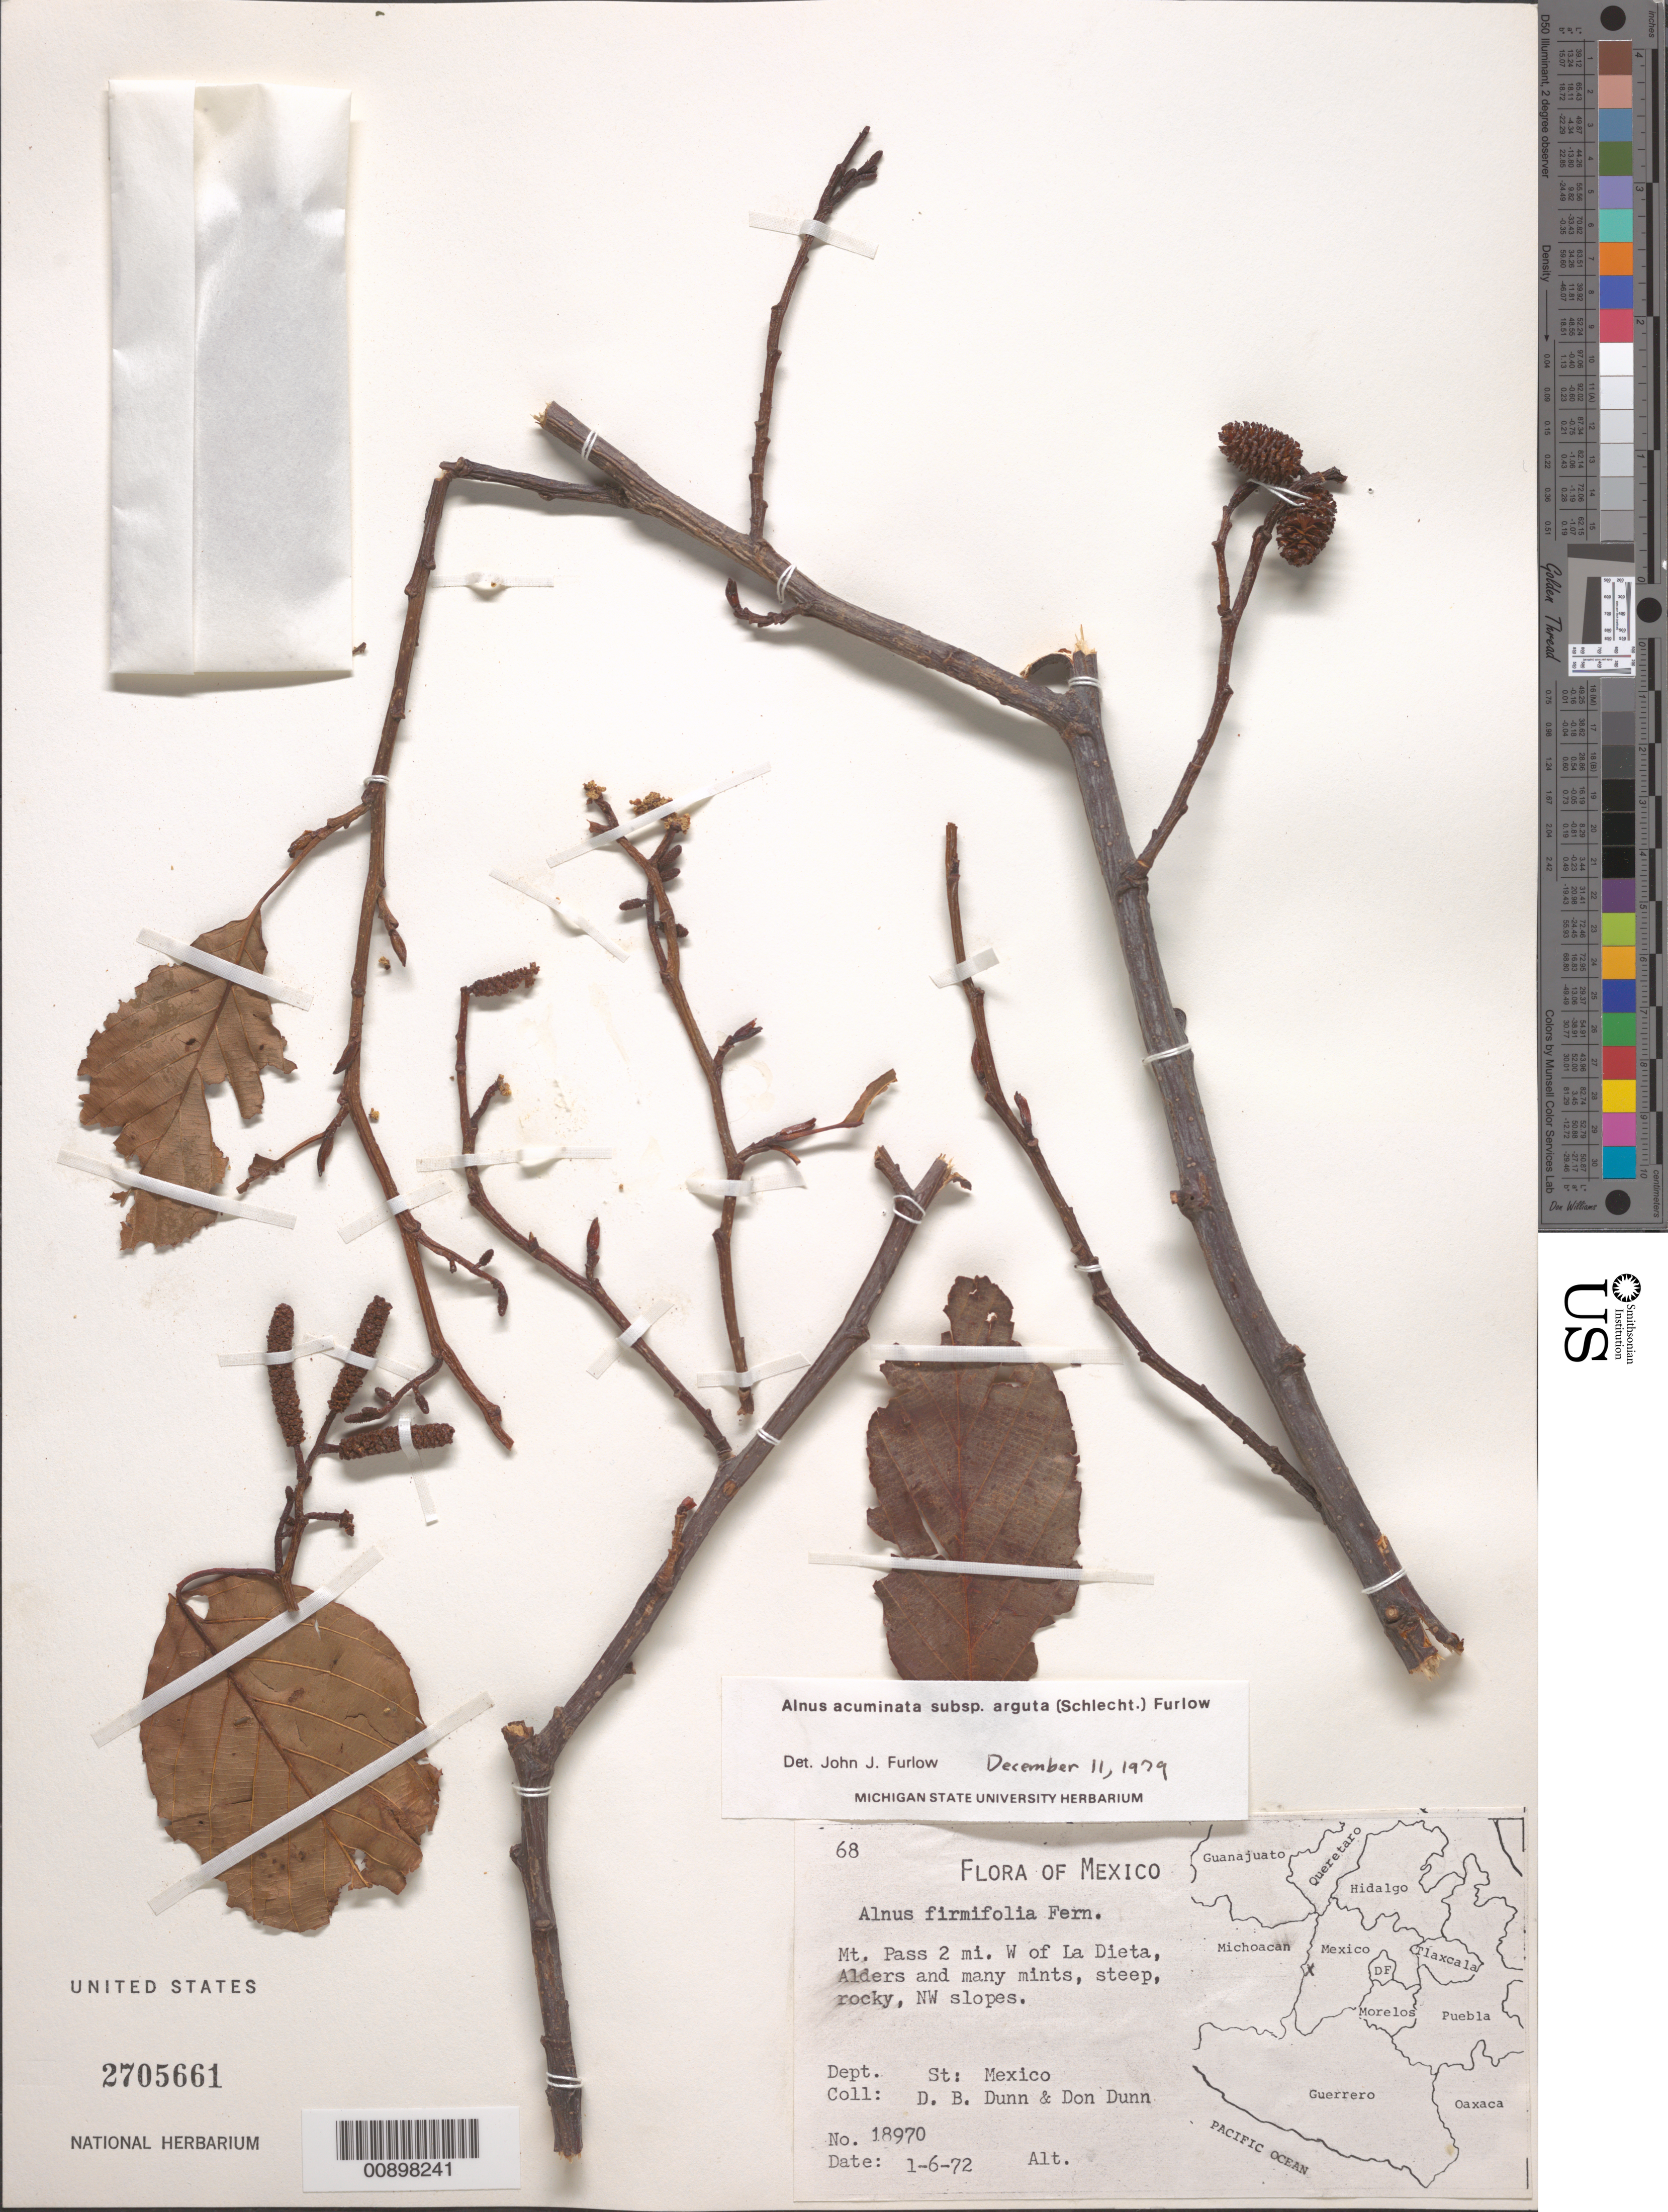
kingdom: Plantae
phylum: Tracheophyta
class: Magnoliopsida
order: Fagales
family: Betulaceae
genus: Alnus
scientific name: Alnus acuminata subsp. arguta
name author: (Schltdl.) Furlow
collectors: D. B. Dunn & D. Dunn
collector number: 18970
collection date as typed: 06 Jan 1972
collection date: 1972-01-06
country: Mexico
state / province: México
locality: Mt. Pass 2 mi. W of La Dieta. State of México.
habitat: Alders and many mints, steep, rocky, NW slopes.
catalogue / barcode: US 2705661